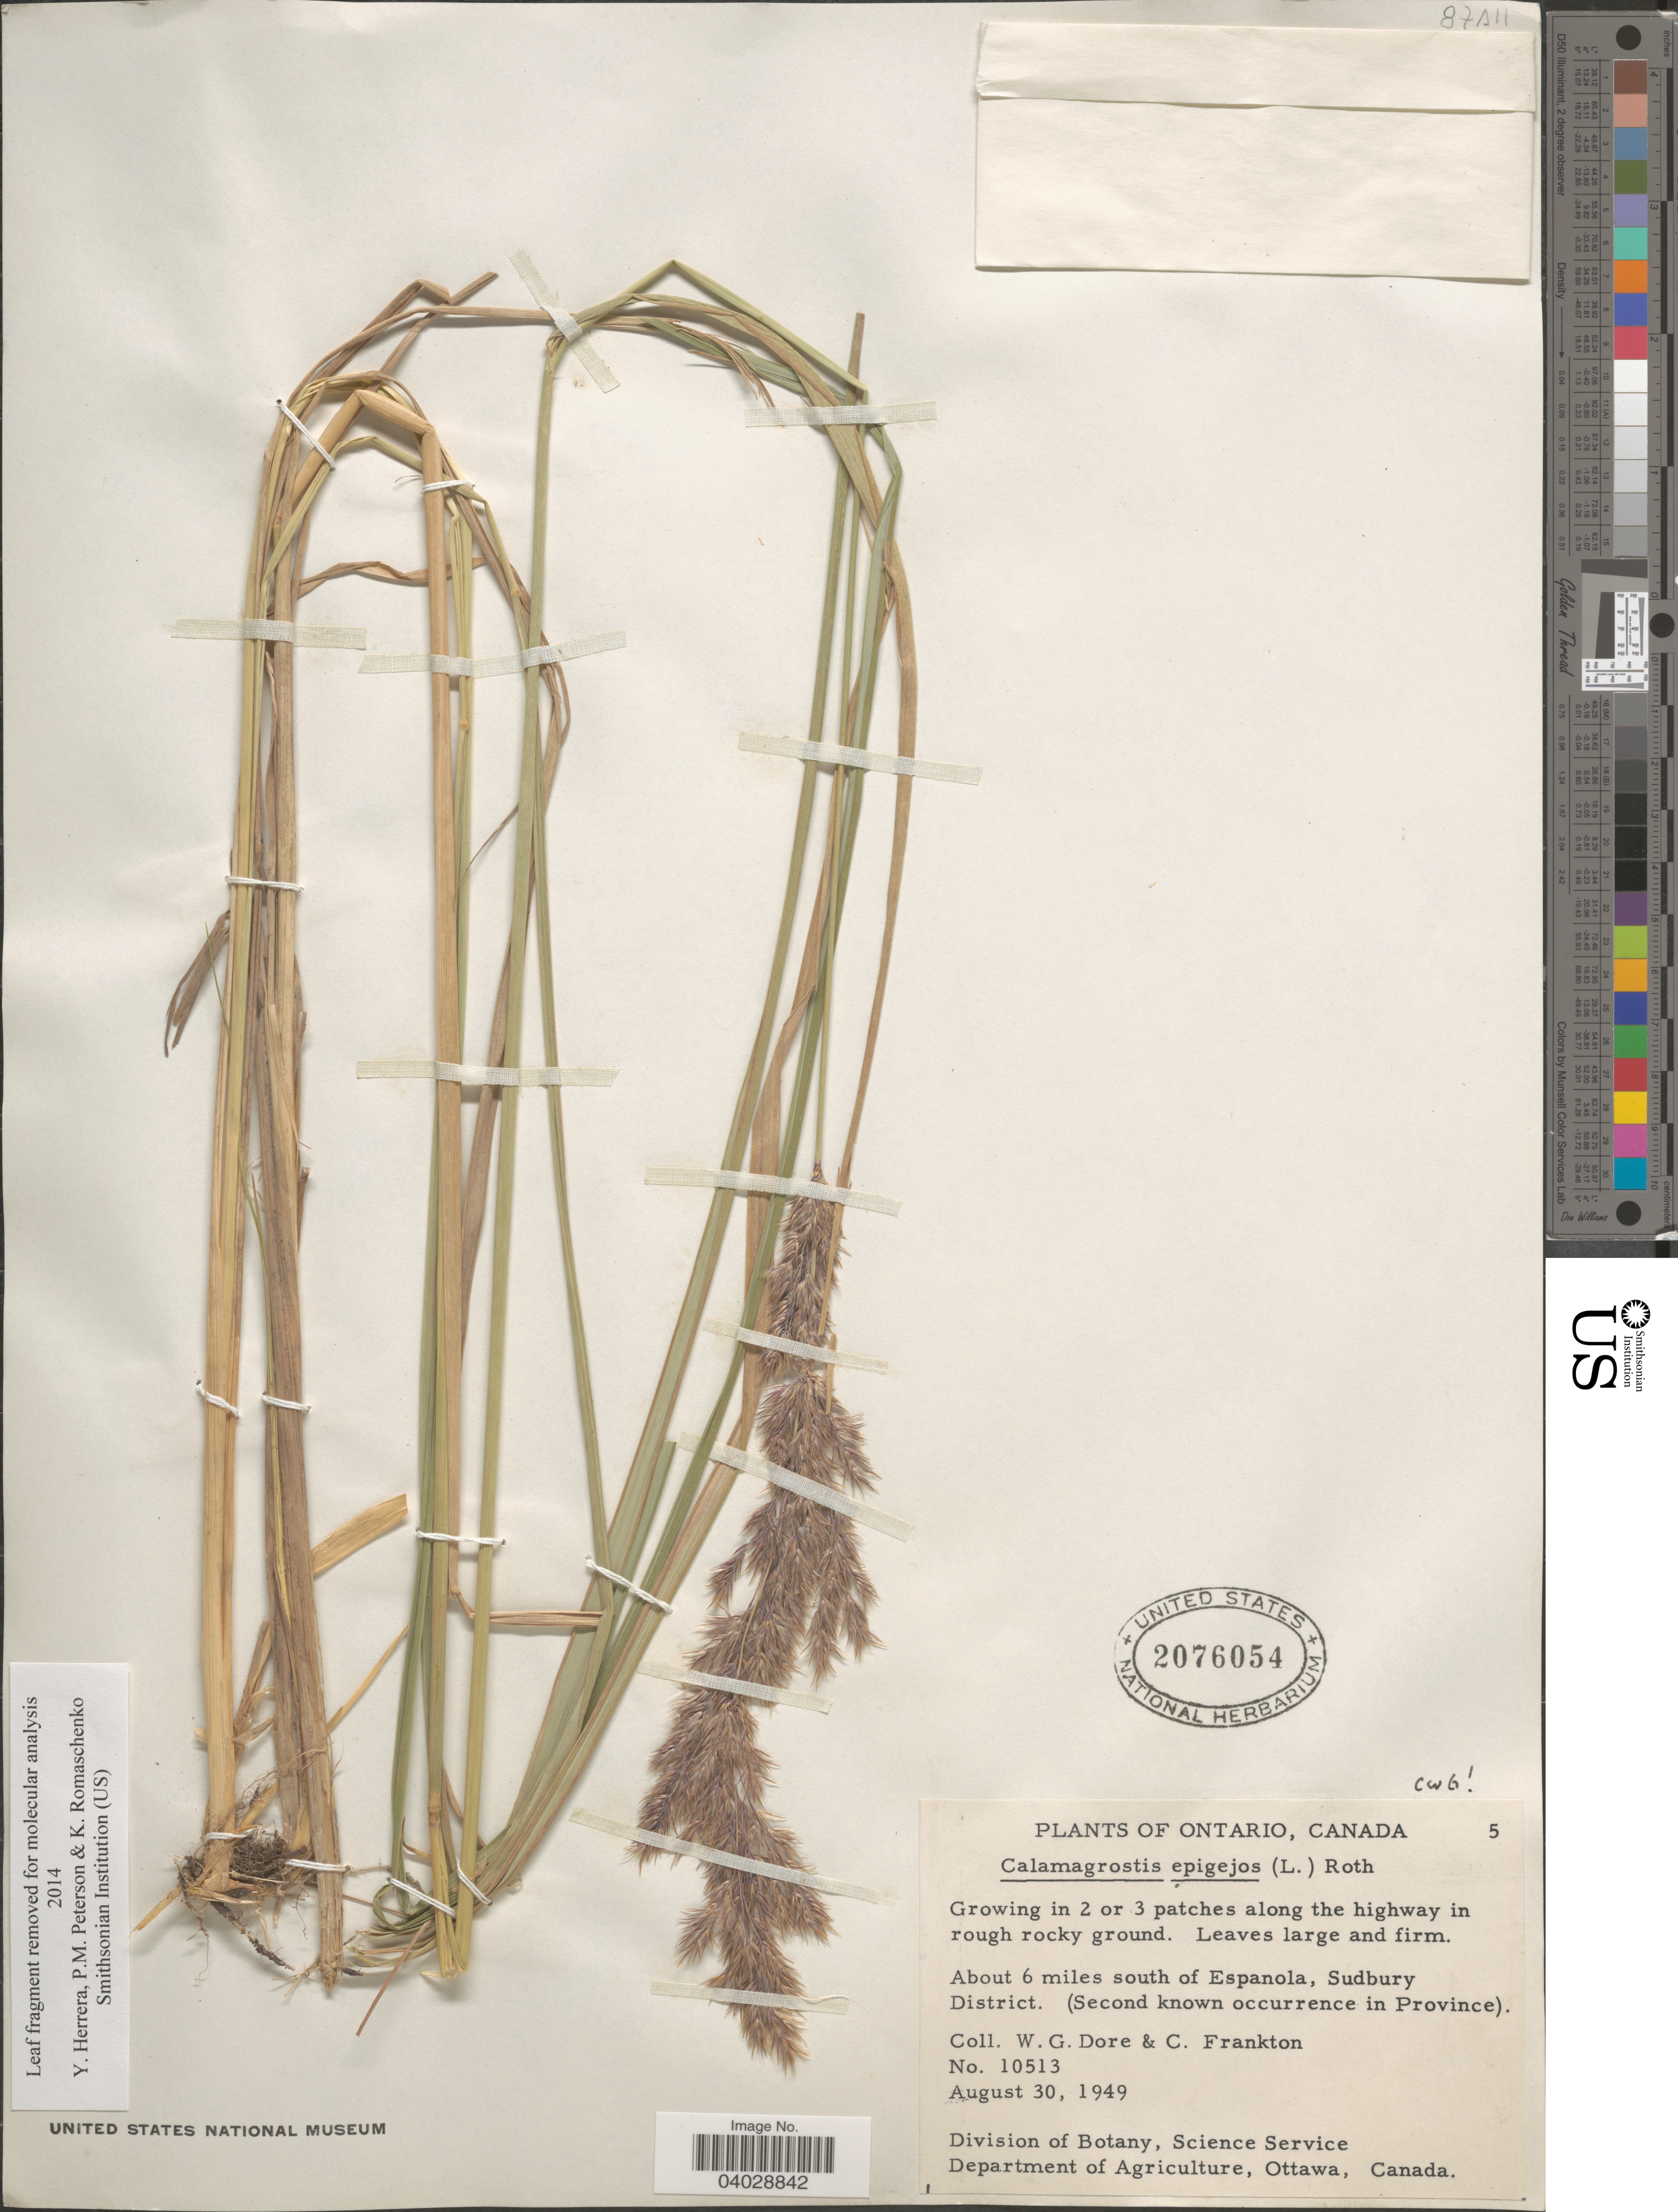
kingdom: Plantae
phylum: Tracheophyta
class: Liliopsida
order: Poales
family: Poaceae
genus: Calamagrostis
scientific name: Calamagrostis epigeios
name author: (L.) Roth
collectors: W. Dore & C. Frankton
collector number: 10513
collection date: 1949-08-30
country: Canada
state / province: Ontario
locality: In 2 or 3 patches along the highway in rough rocky ground. About 6 miles south of Espanola, Sudbury District.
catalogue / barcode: US 2076054